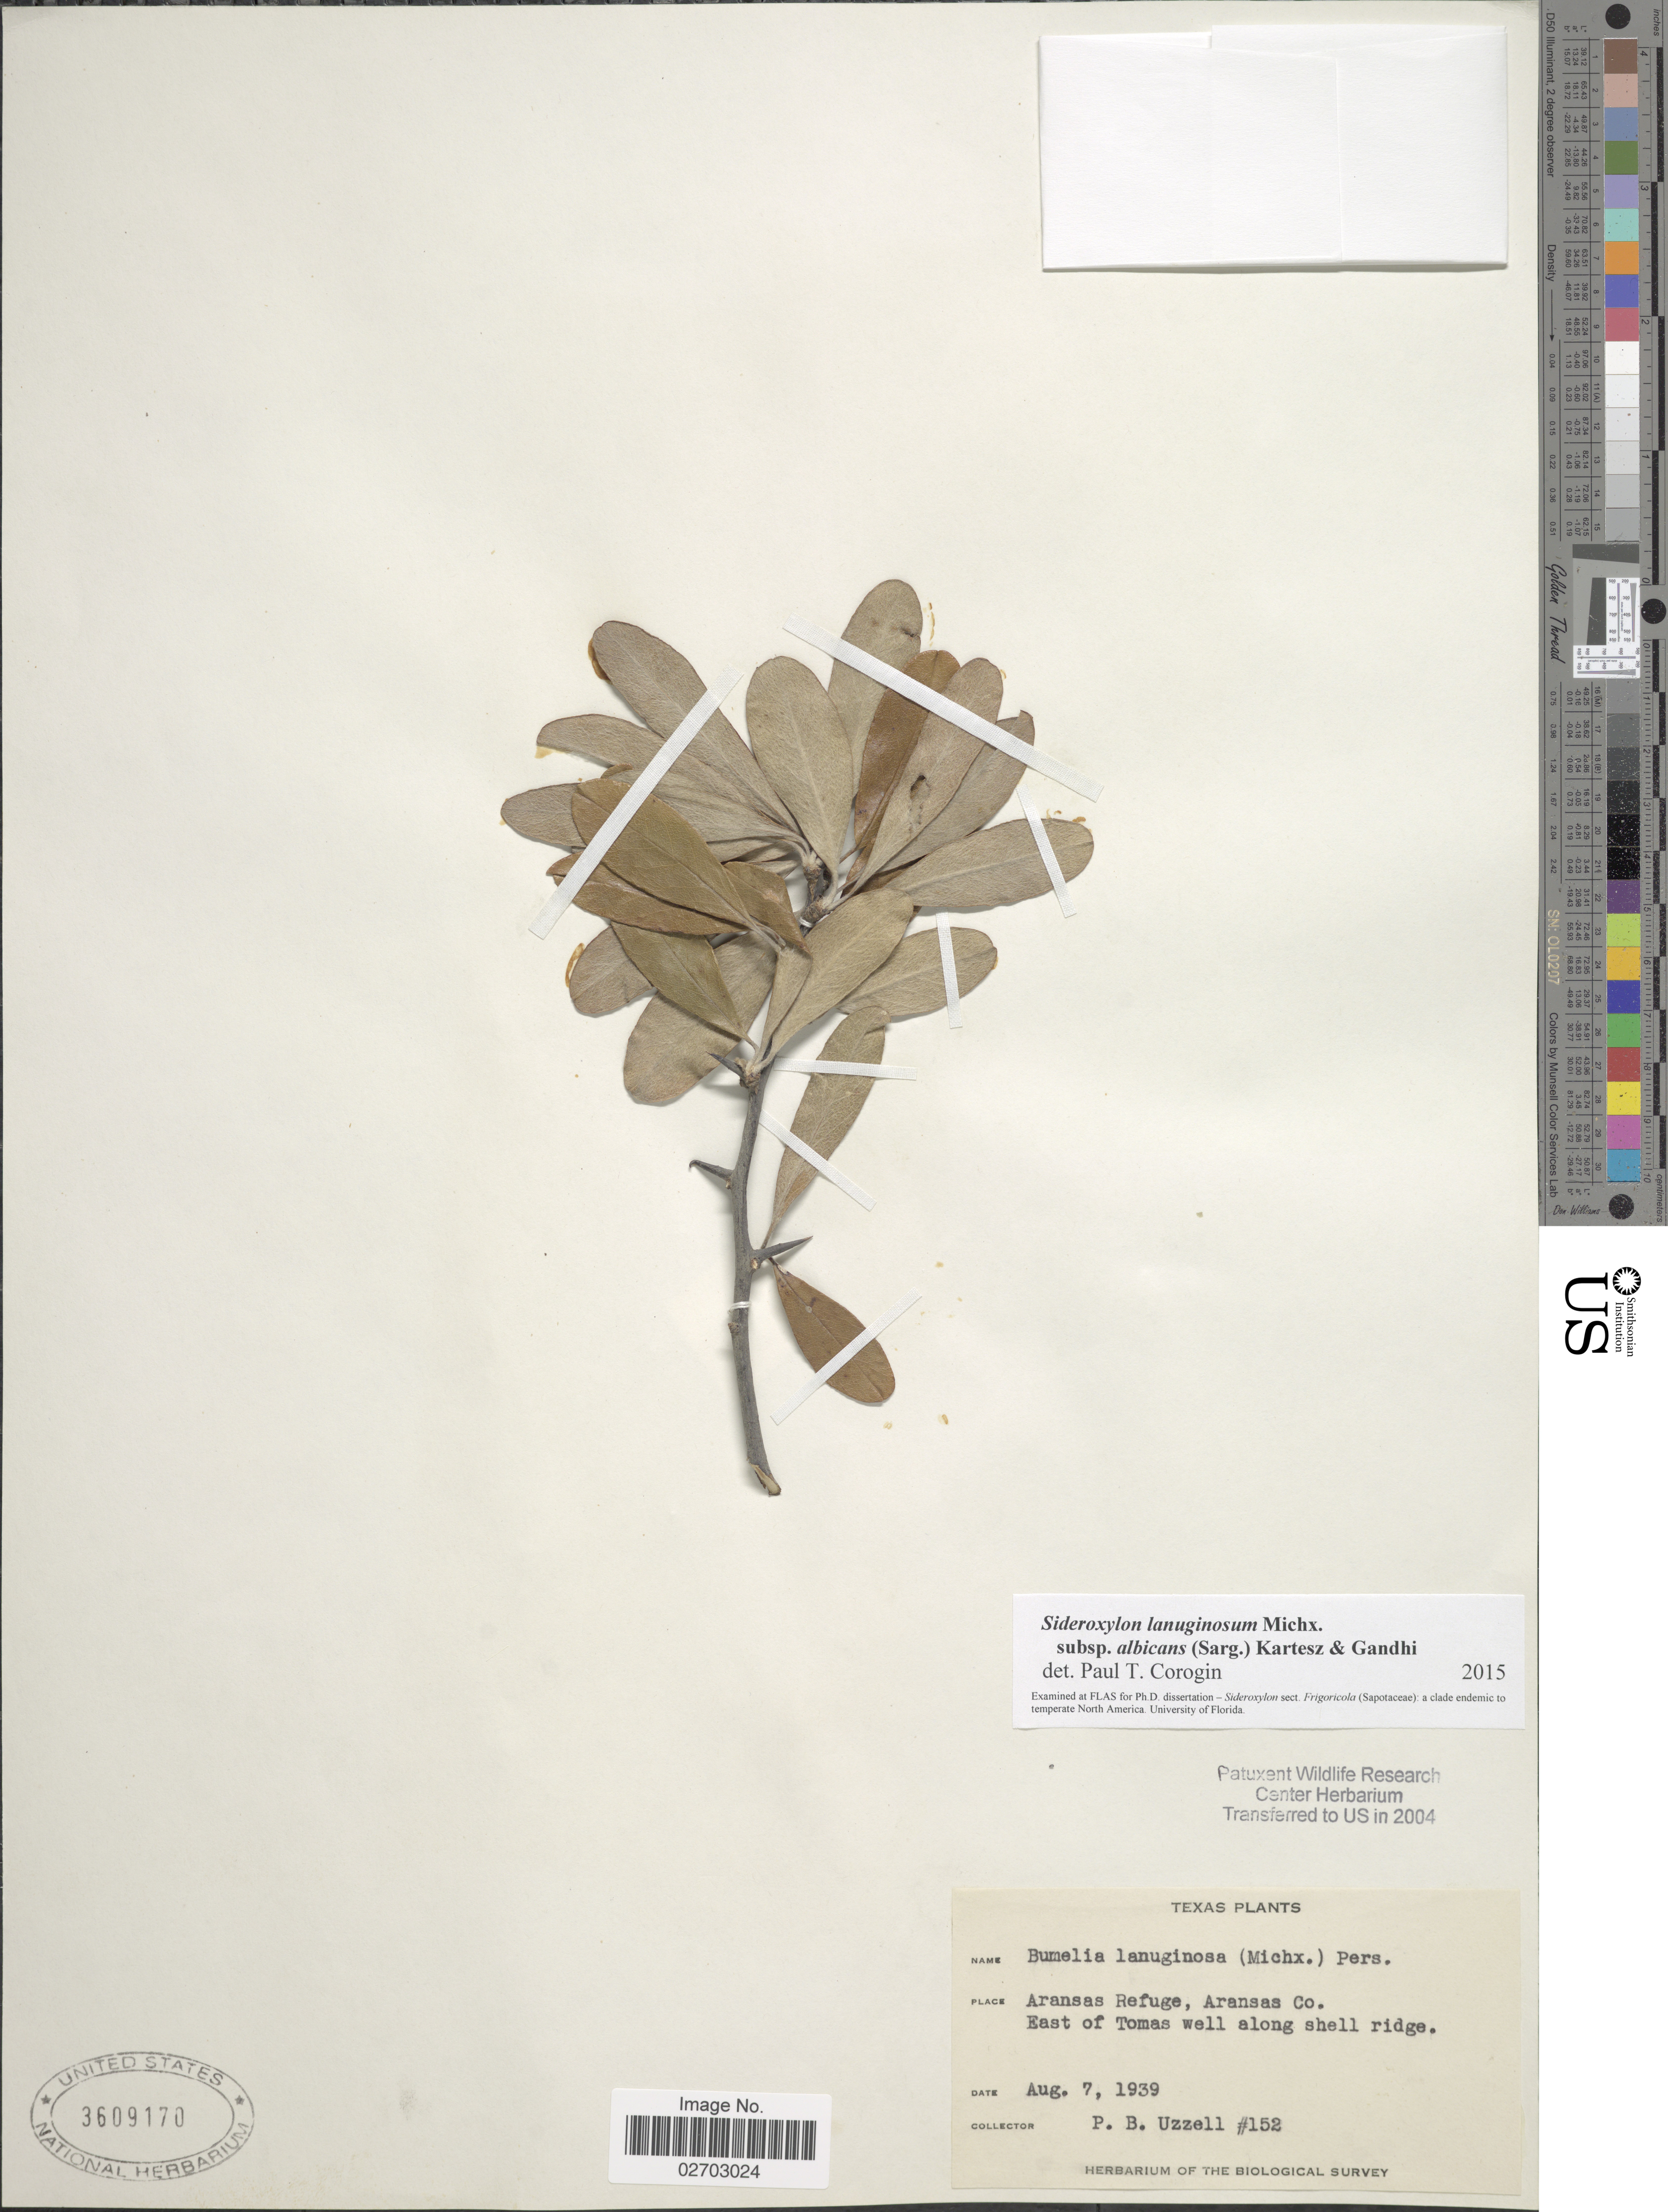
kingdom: Plantae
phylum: Tracheophyta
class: Magnoliopsida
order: Ericales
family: Sapotaceae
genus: Sideroxylon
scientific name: Sideroxylon lanuginosum subsp. albicans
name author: (Sarg.) Kartesz & Gandhi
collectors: P. Uzzell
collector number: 152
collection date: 1939-08-07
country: United States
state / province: Texas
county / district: Aransas Co.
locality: Aransas Refuge, East of Tomas well along shell ridge.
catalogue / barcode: US 3609170